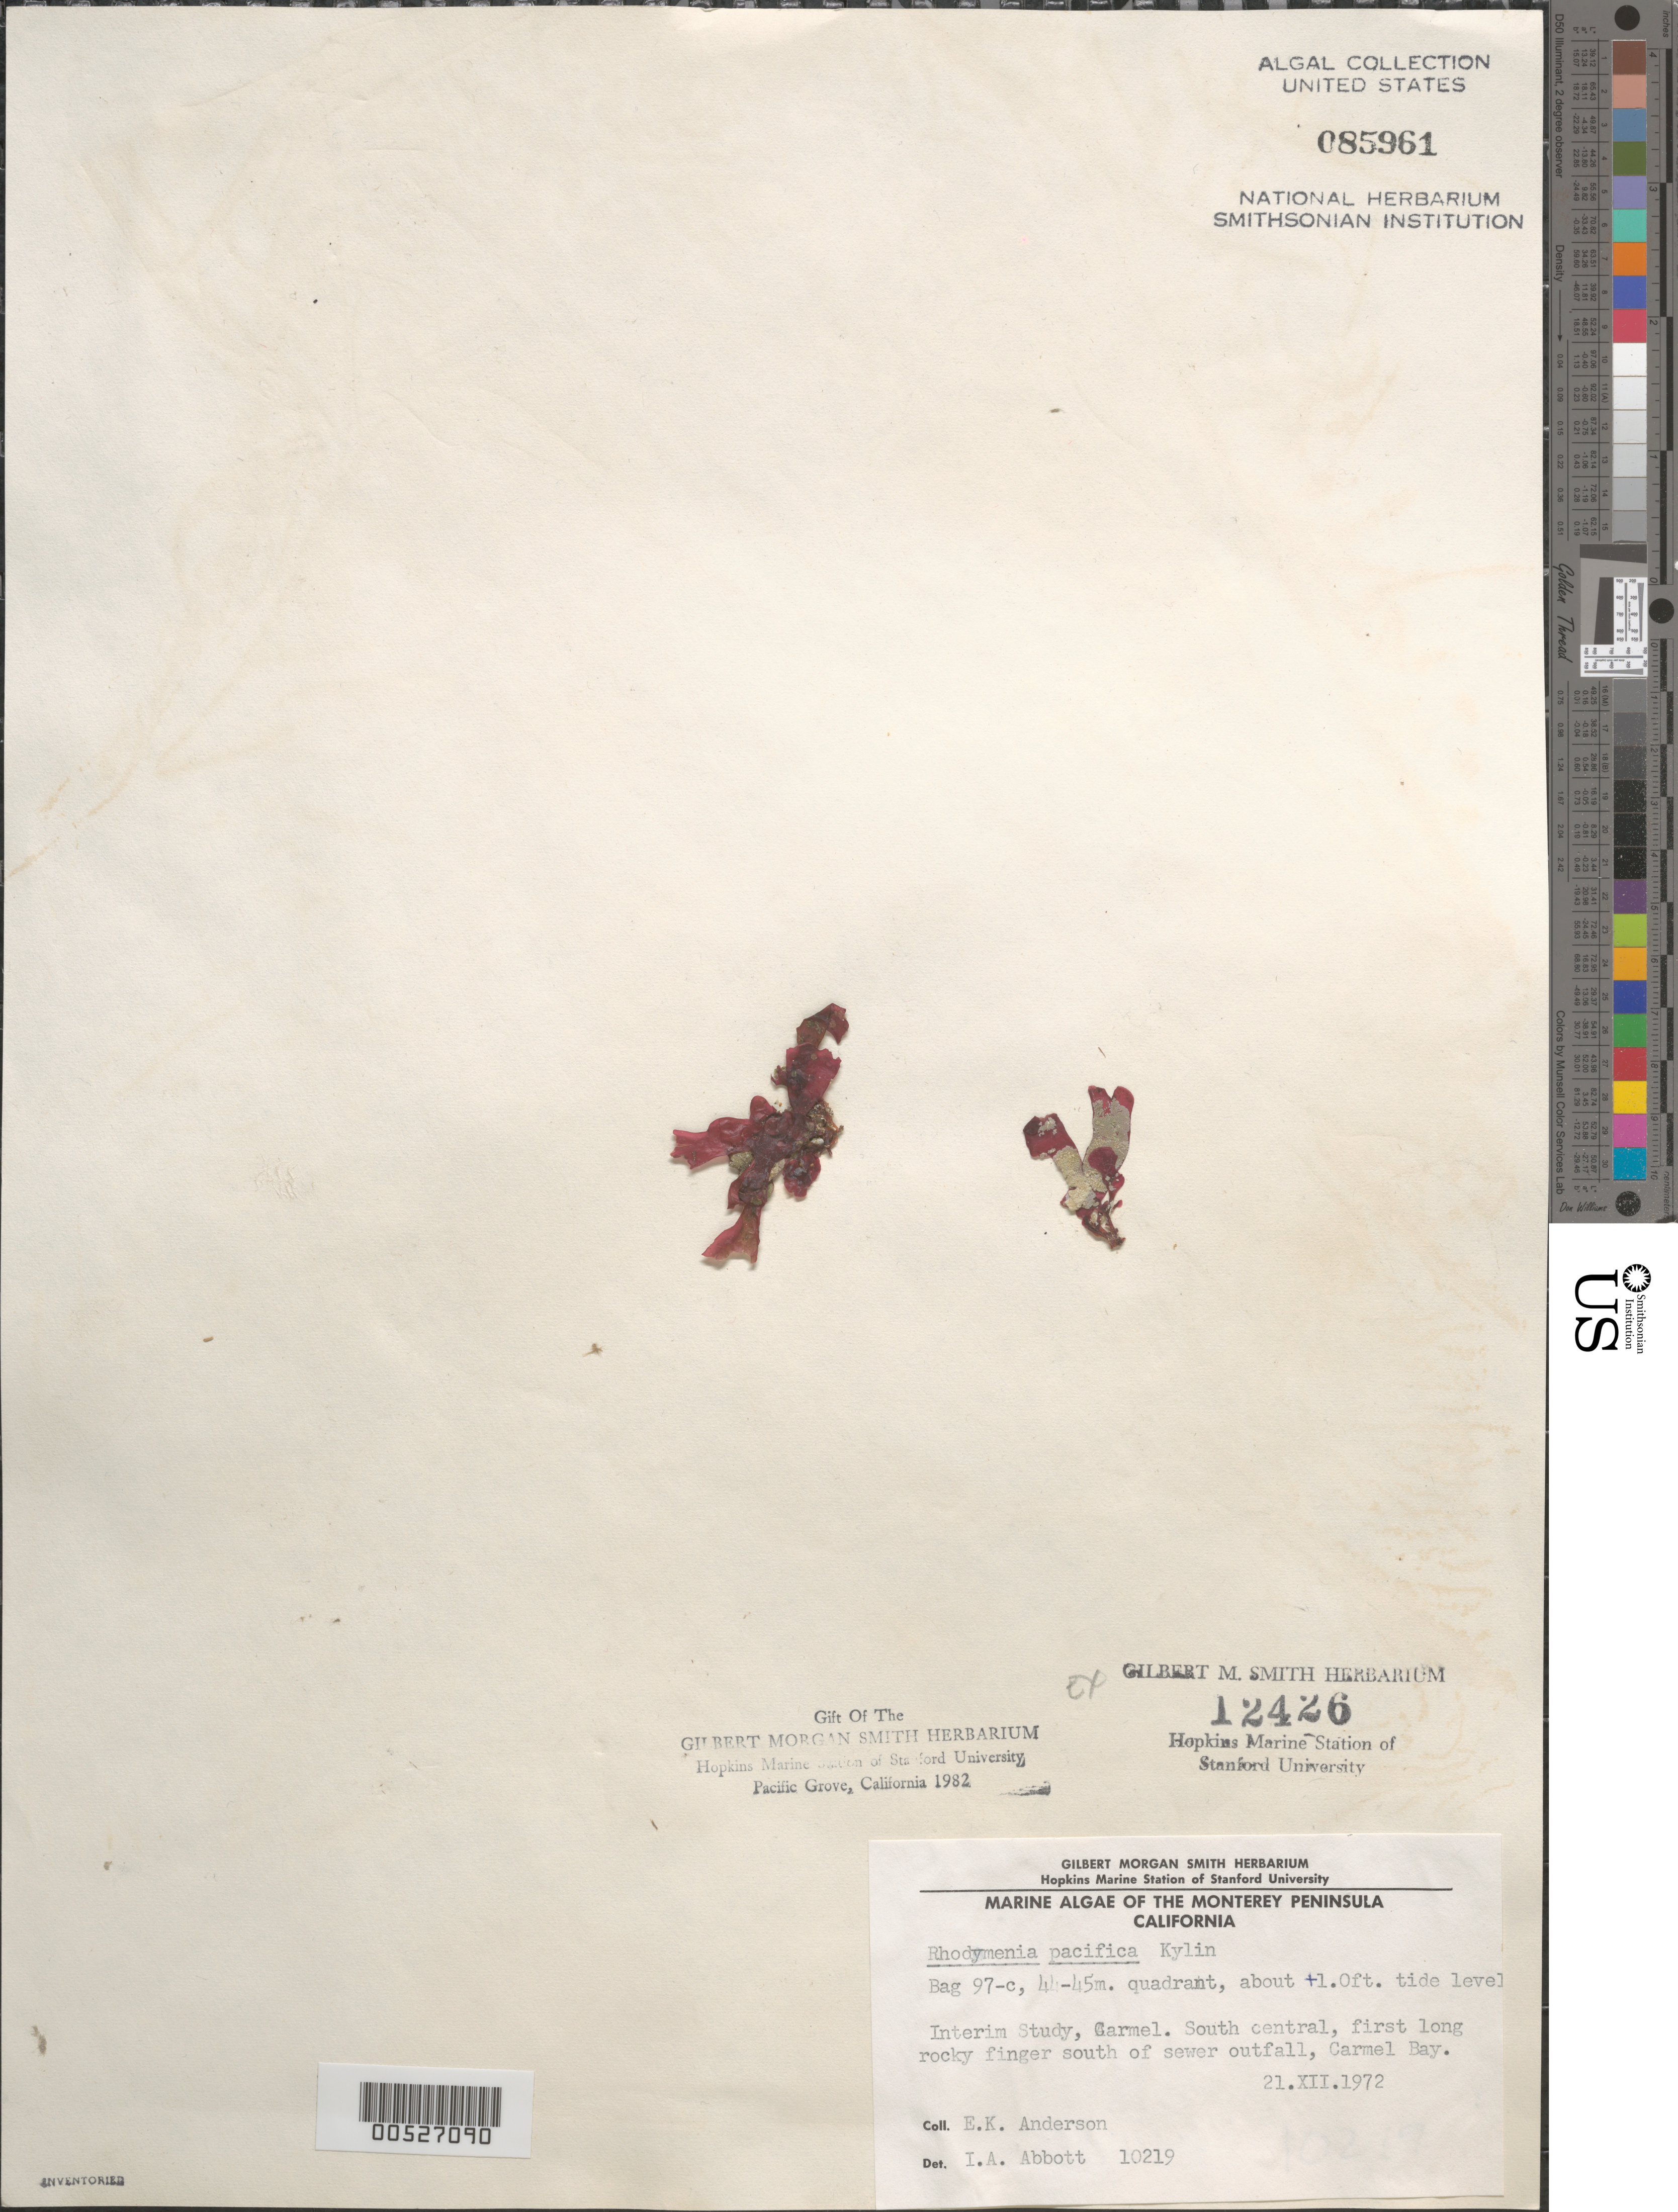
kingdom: Plantae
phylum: Rhodophyta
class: Florideophyceae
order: Rhodymeniales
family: Rhodymeniaceae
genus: Rhodymenia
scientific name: Rhodymenia pacifica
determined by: Abbott, Isabella A.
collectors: E. K. Anderson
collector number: IAA 10219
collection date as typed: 21 Dec 1972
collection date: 1972-12-21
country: United States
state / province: California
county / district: Monterey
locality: Carmel Bay, Carmel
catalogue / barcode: US 85961